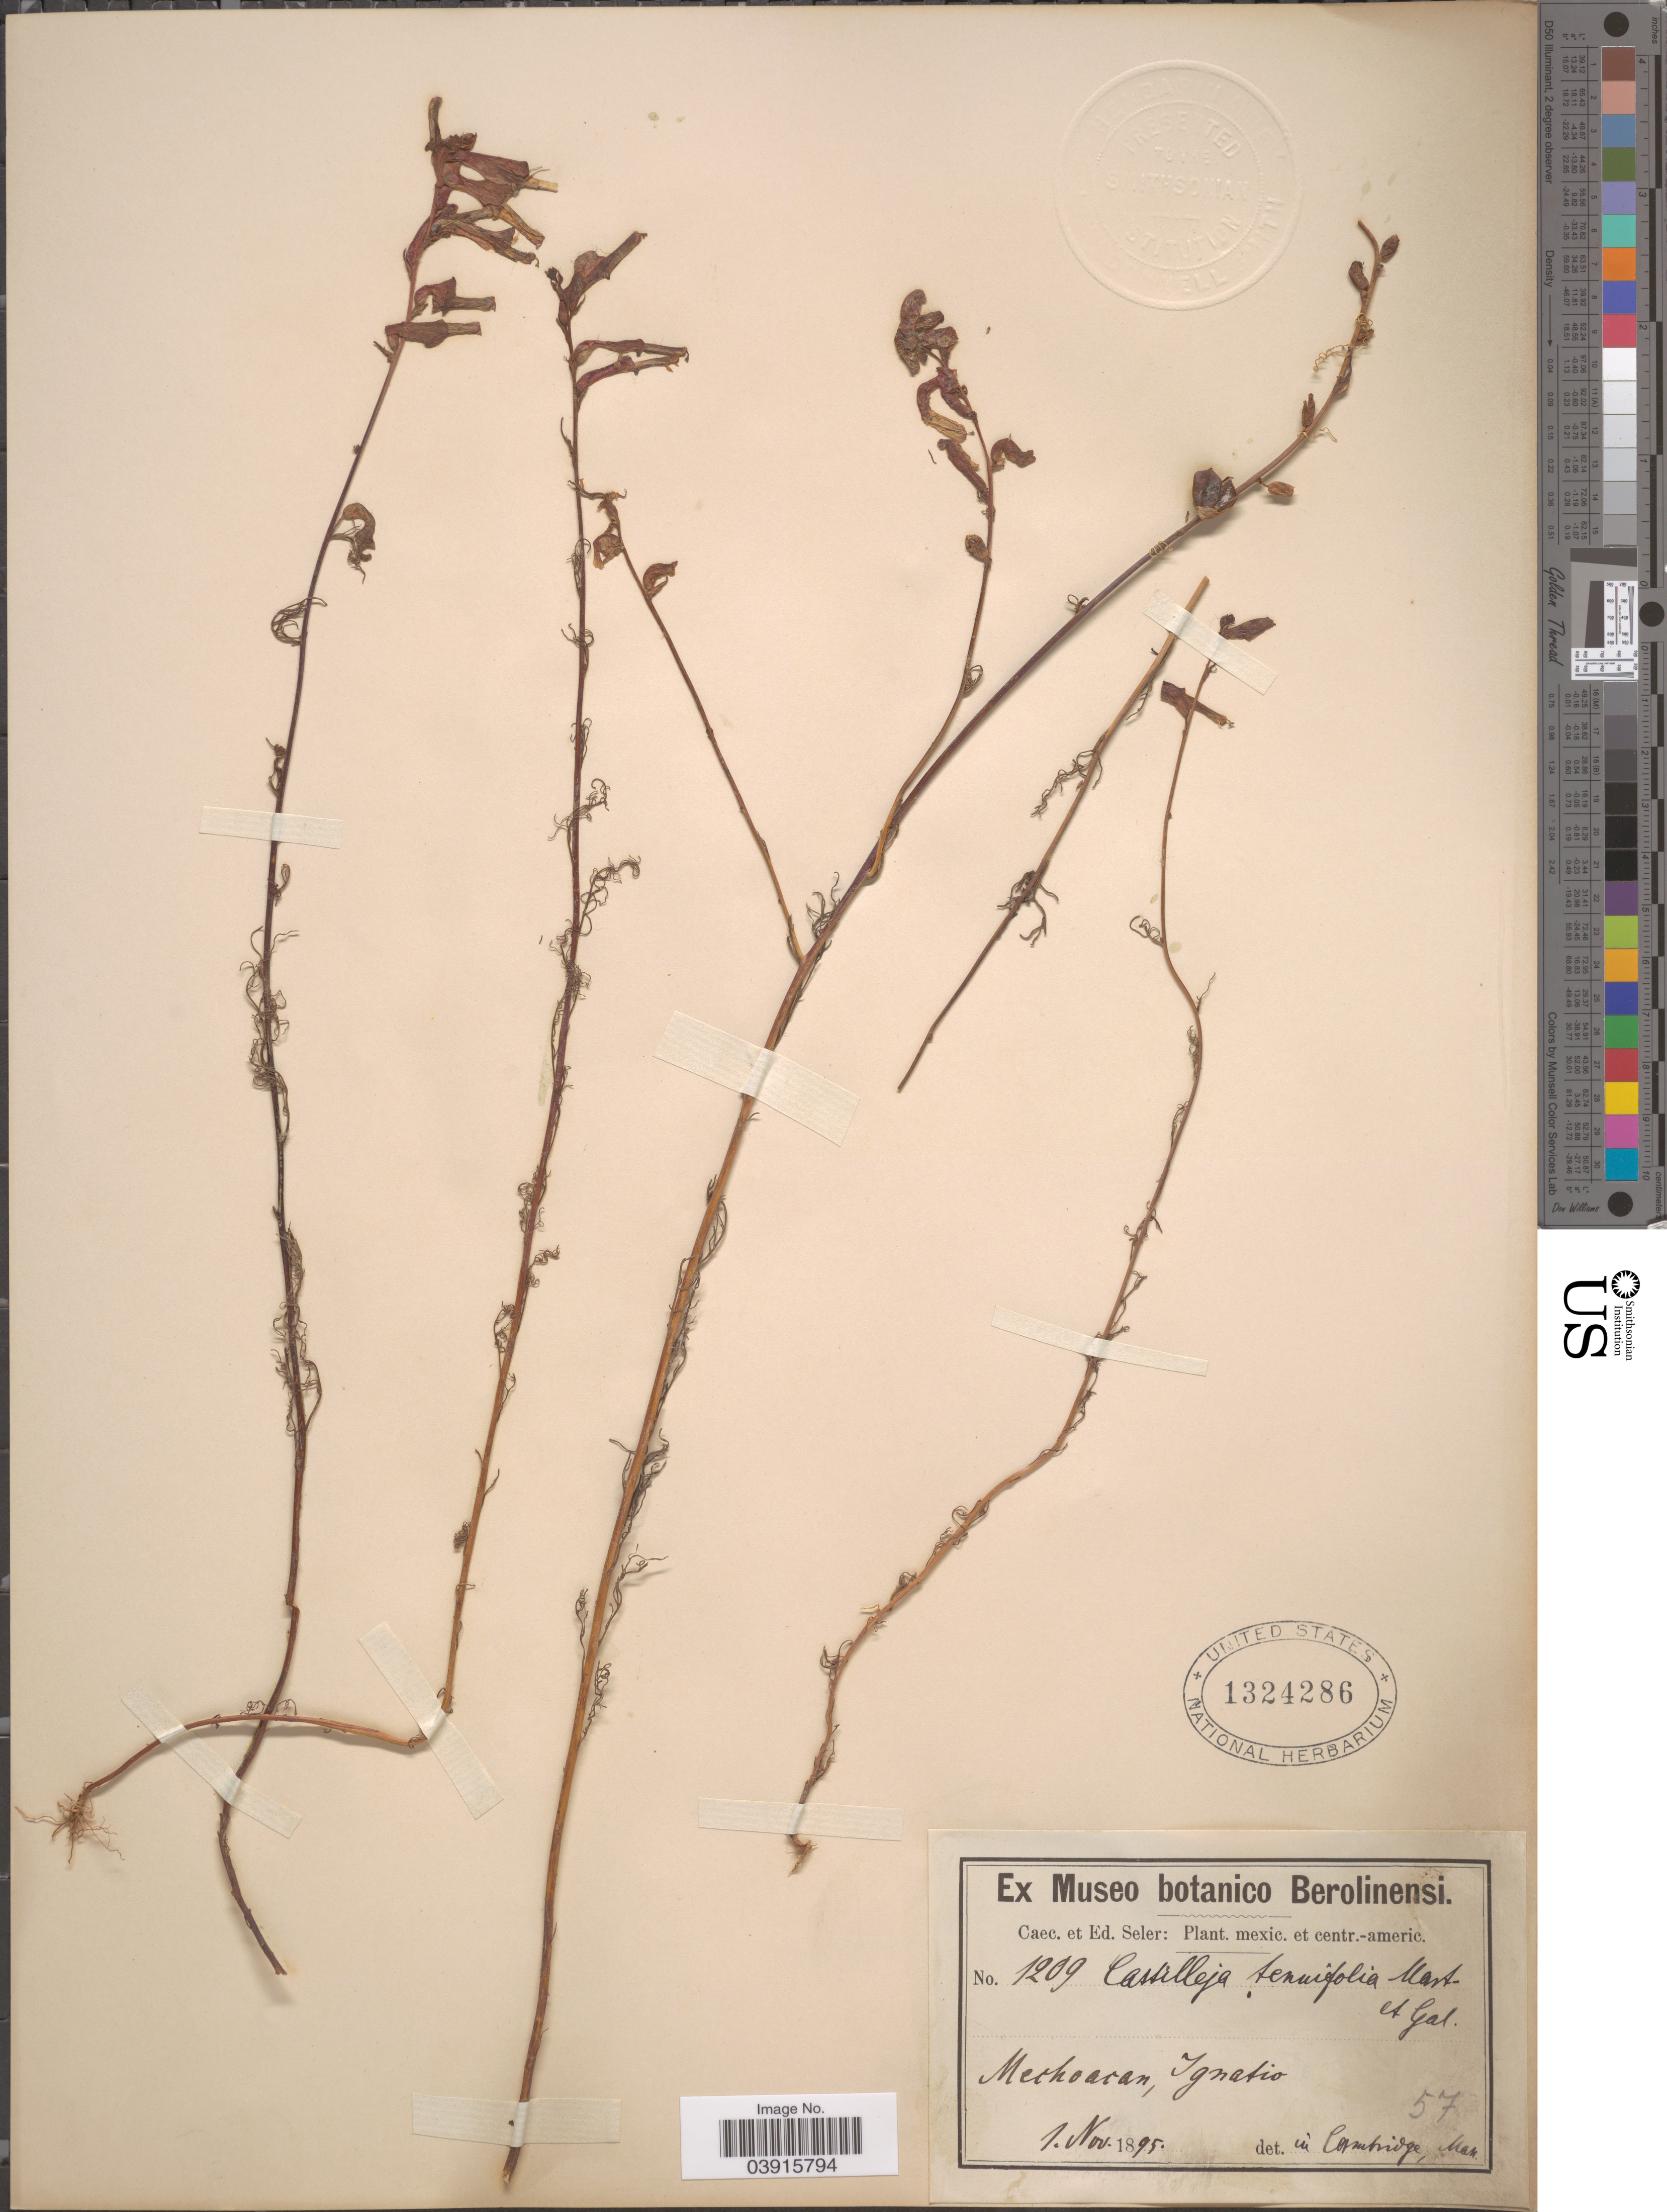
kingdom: Plantae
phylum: Tracheophyta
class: Magnoliopsida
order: Lamiales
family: Orobanchaceae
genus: Castilleja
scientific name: Castilleja tenuiflora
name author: Benth.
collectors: C. Seler & E. G. Seler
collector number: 1209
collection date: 1895-11-01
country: Mexico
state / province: Michoacán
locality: Mechoacan, Ignatio.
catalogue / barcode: US 1324286